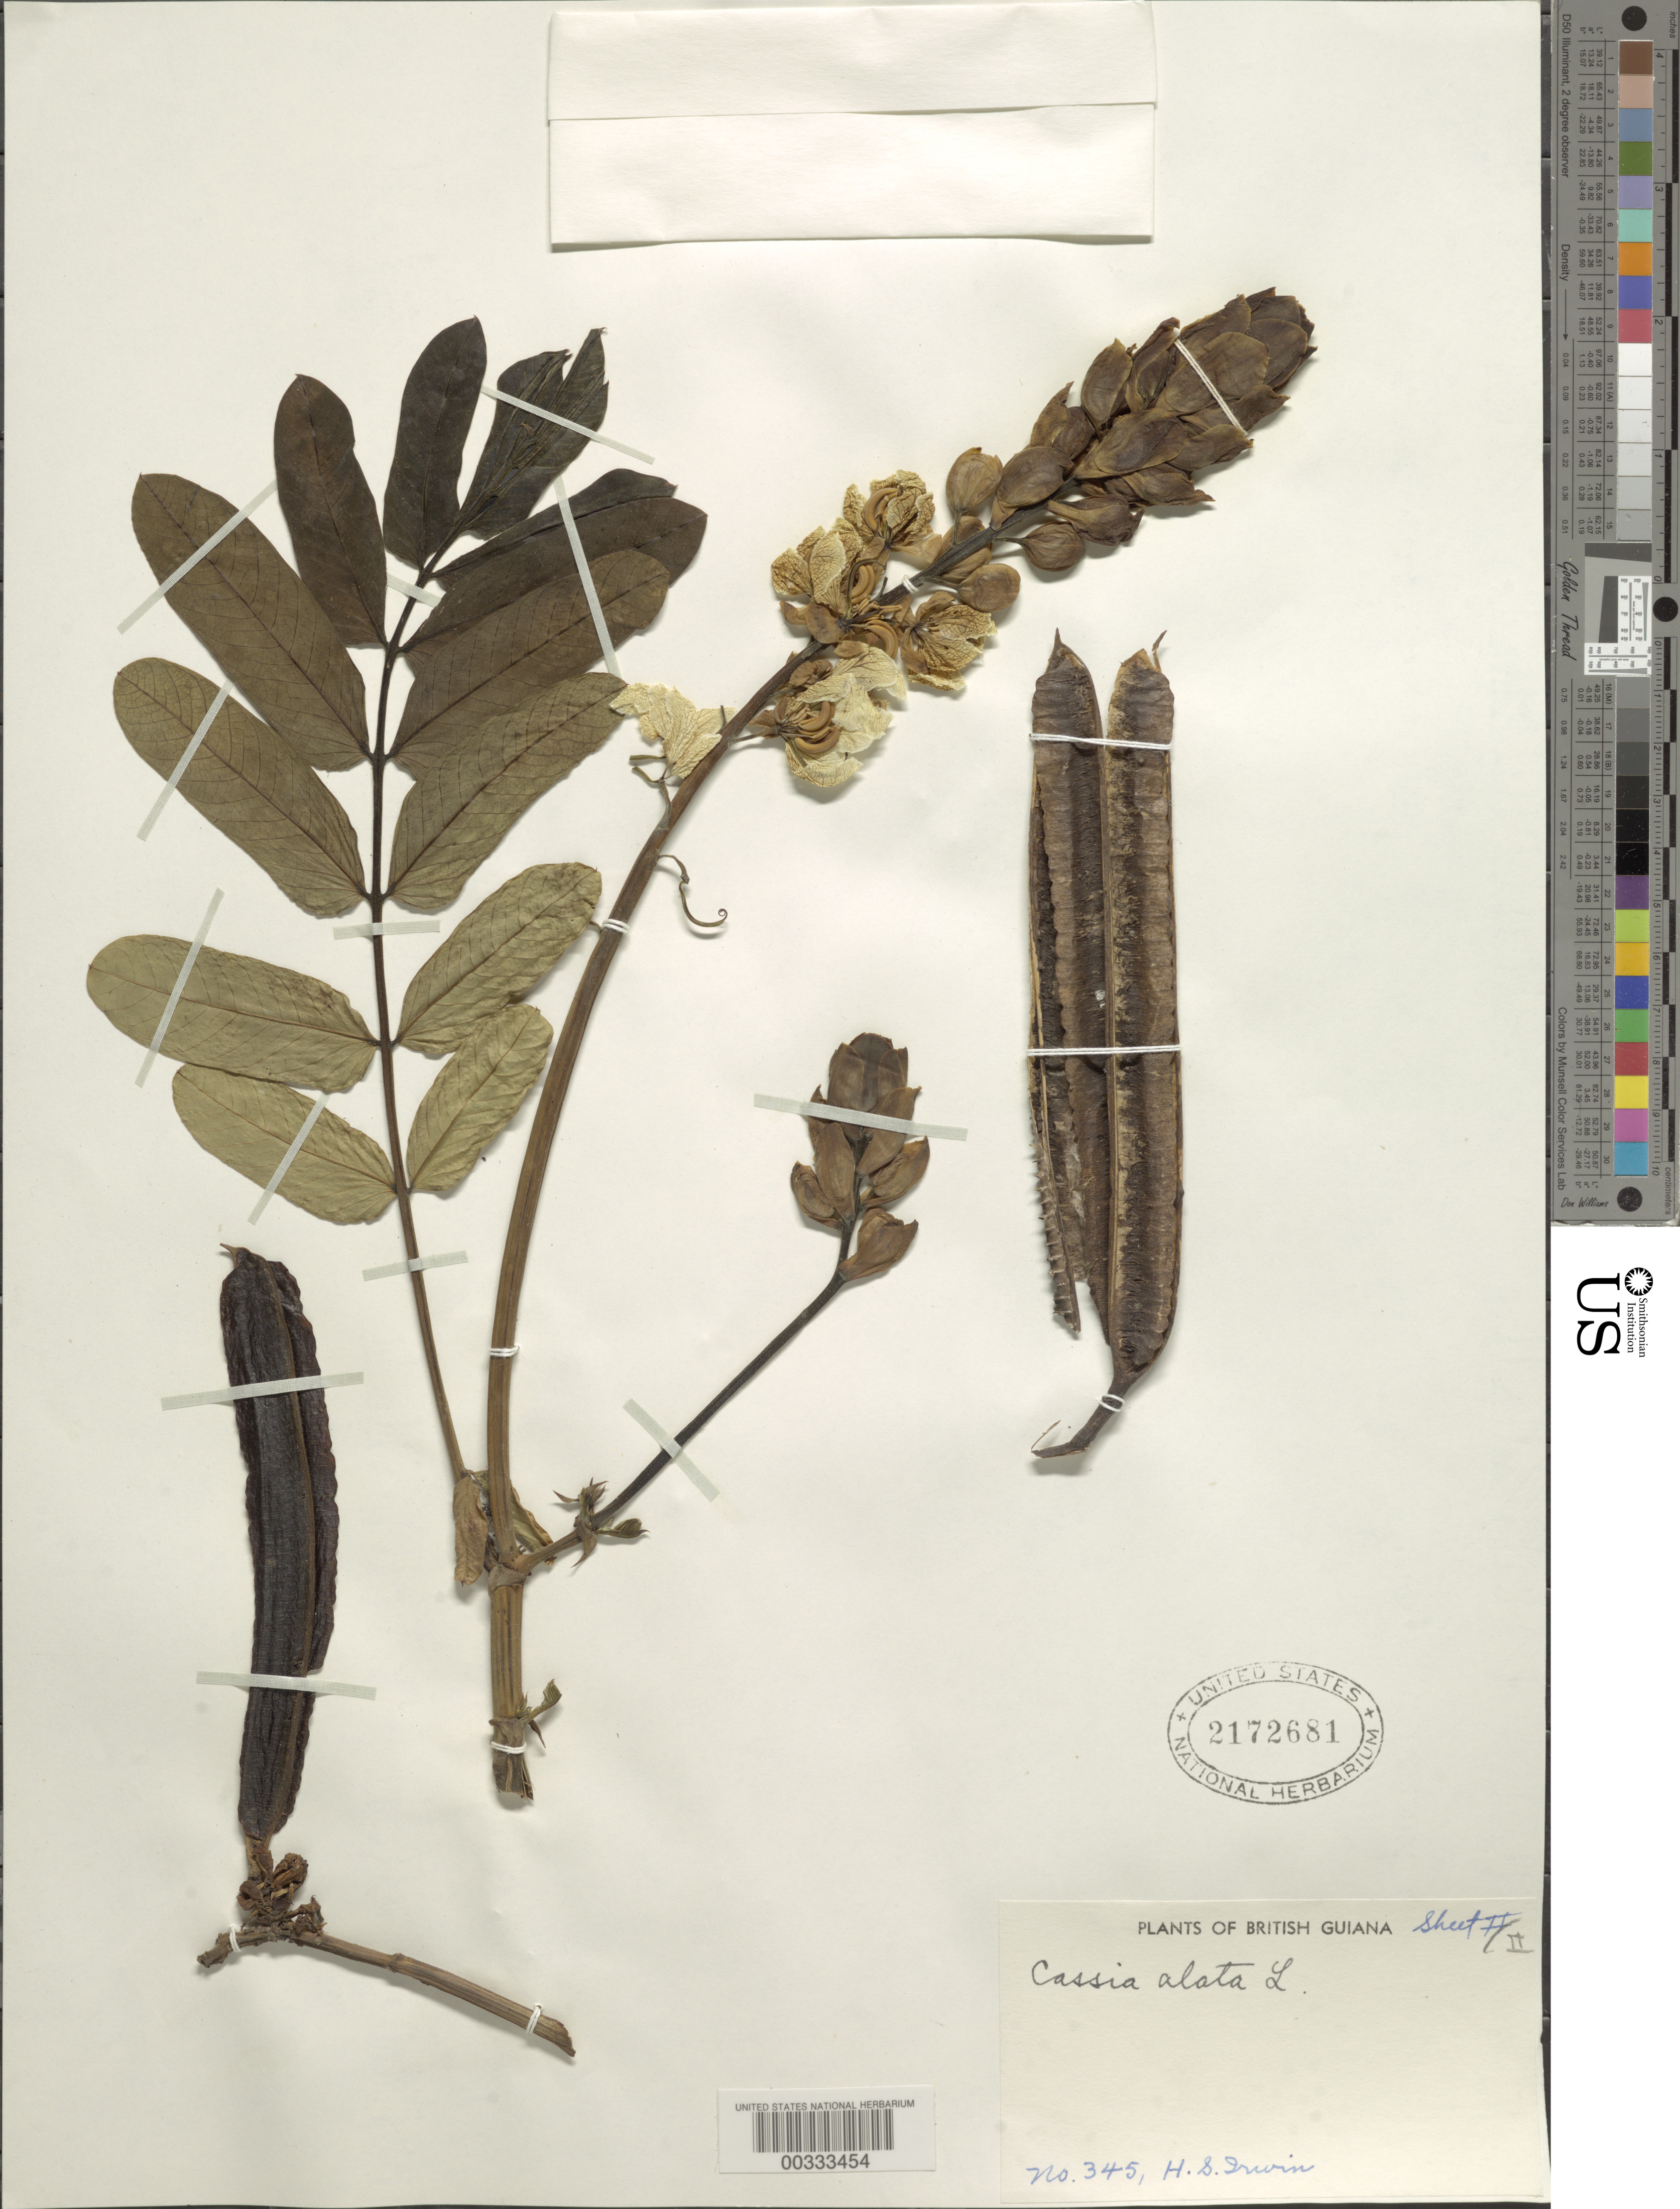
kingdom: Plantae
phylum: Tracheophyta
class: Magnoliopsida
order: Fabales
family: Fabaceae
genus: Senna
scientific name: Senna alata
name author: (L.) Roxb.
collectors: H. Irwin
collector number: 345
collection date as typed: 27 Dec 1954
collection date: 1954-12-27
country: Guyana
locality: Near clonbrook, east coast demerara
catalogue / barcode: US 2172681